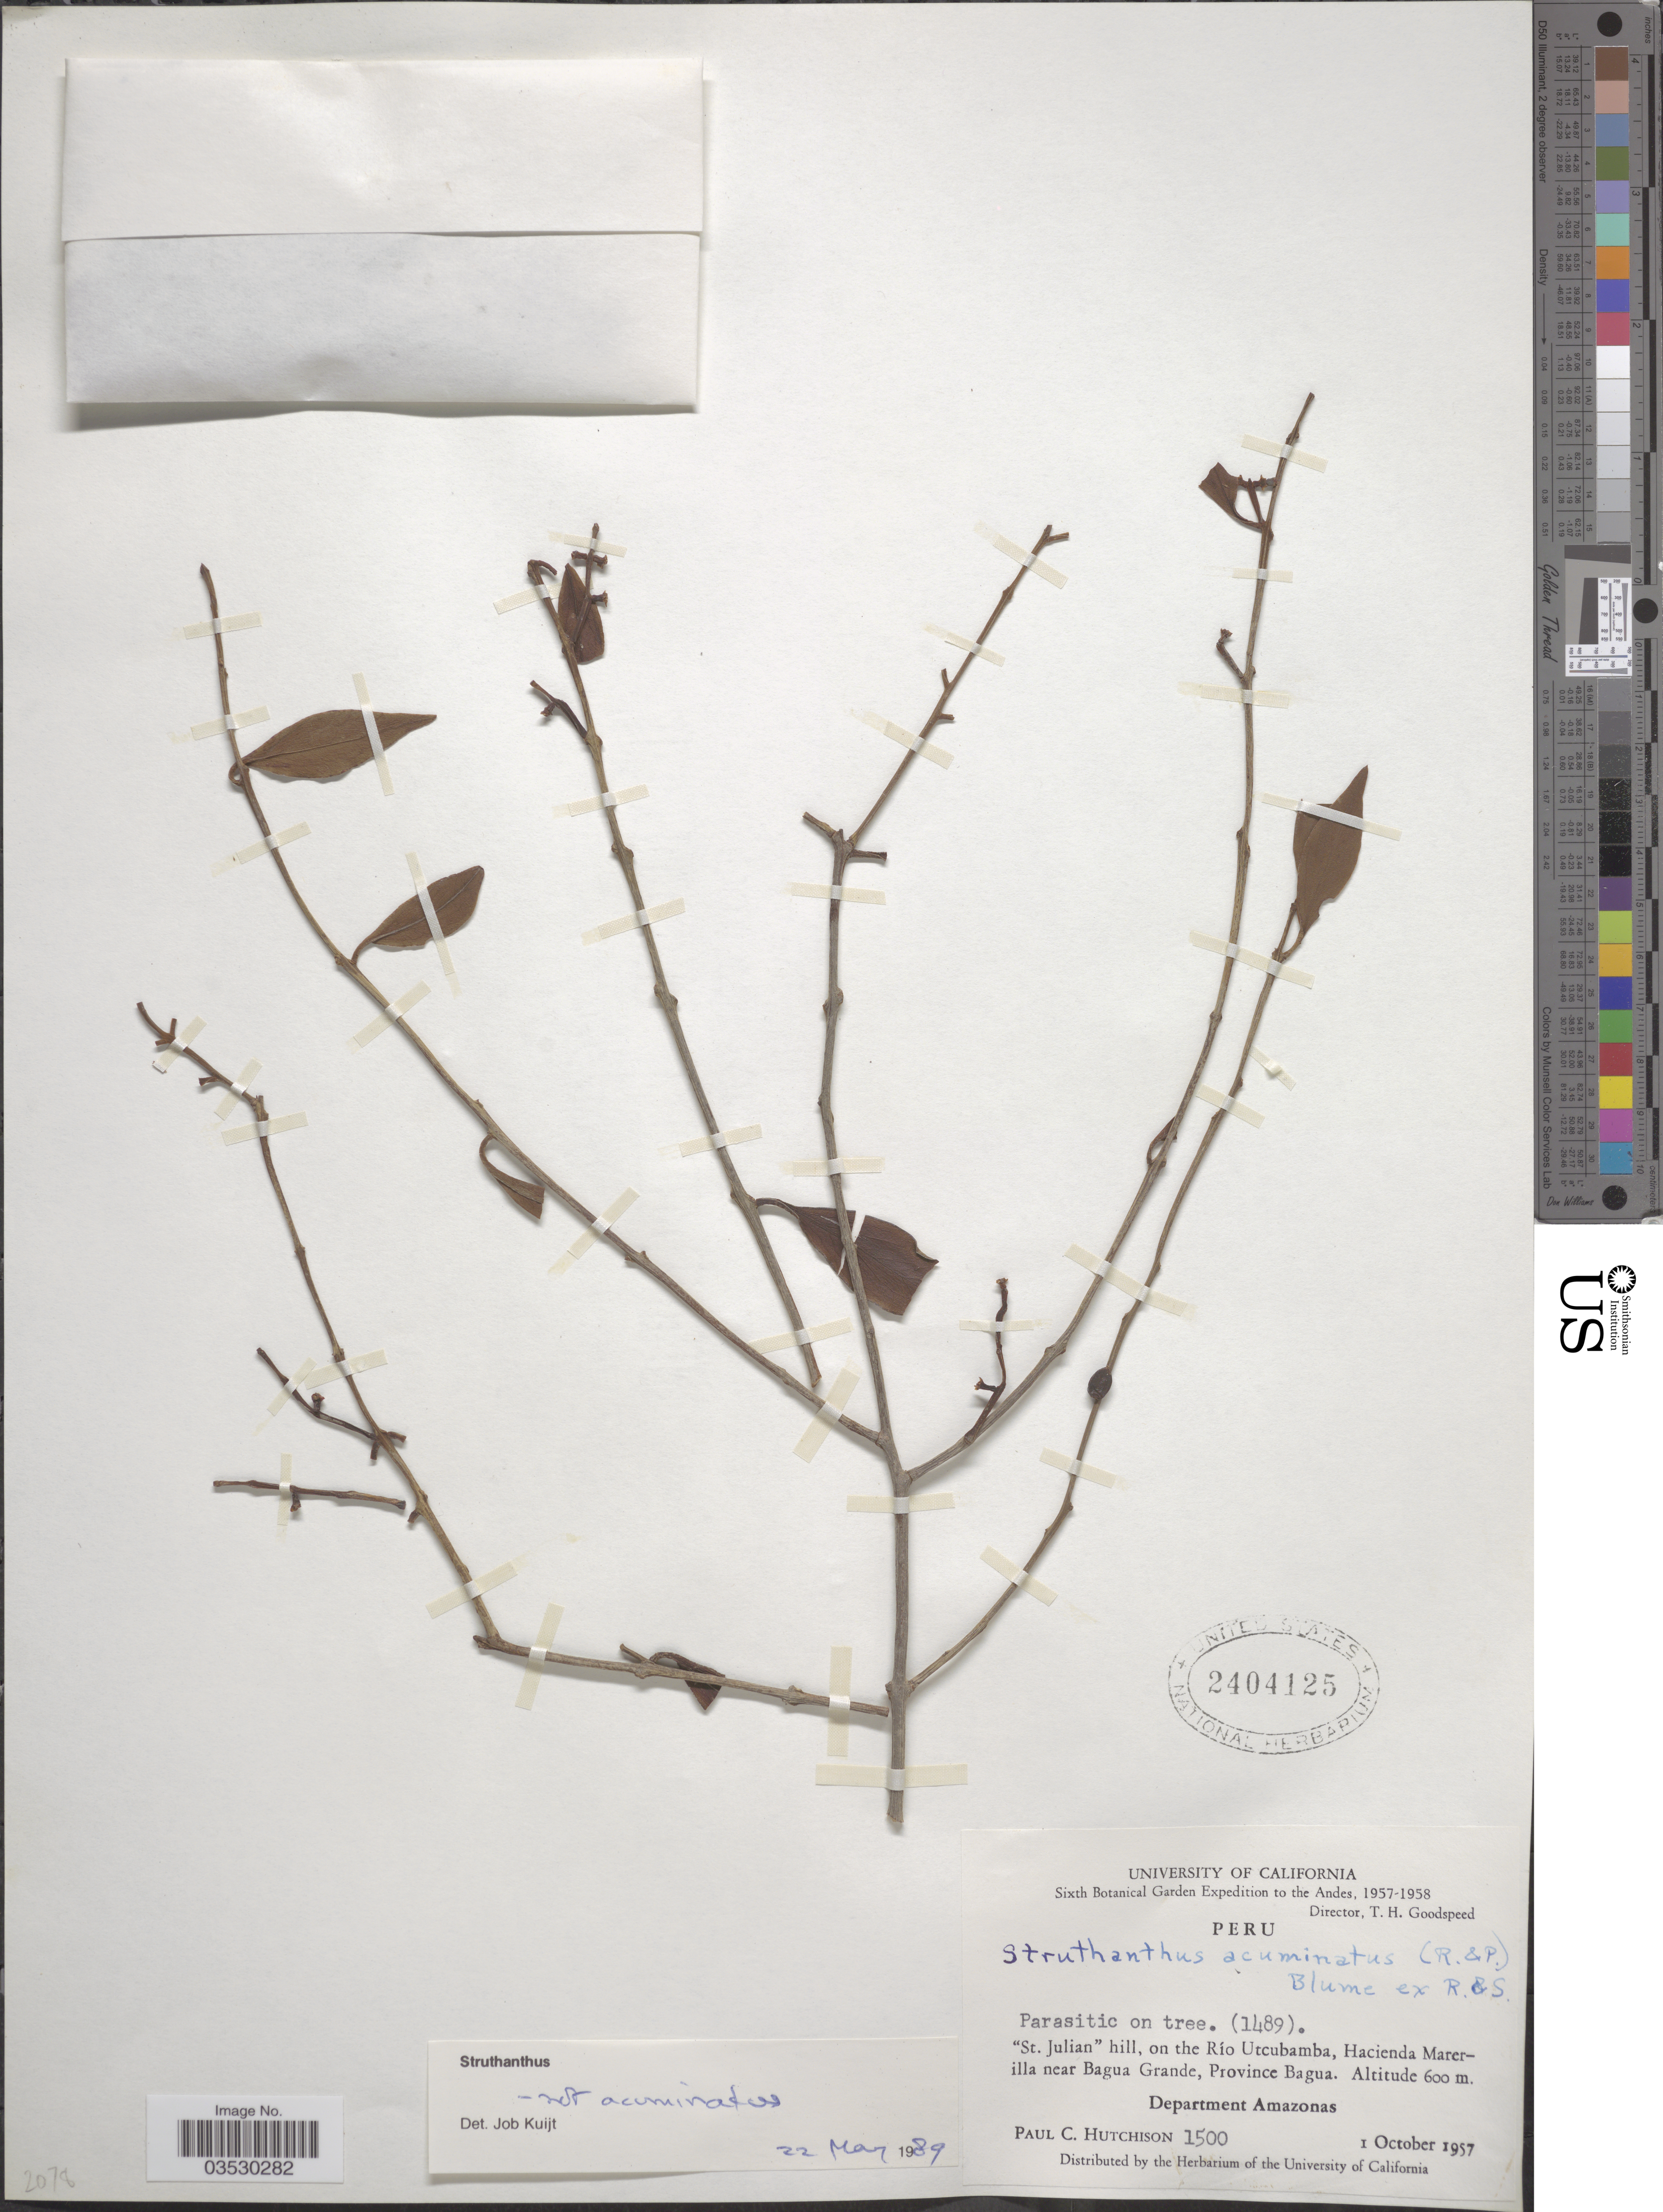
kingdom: Plantae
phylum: Tracheophyta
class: Magnoliopsida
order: Santalales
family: Loranthaceae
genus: Struthanthus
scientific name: Struthanthus acuminatus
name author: (Ruiz & Pav.) G. Don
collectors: P. C. Hutchison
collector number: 1500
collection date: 1957-10-01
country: Peru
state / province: Amazonas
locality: The Andes. "St. Julian" hill, on the Río Utcubamba, Hacienda Marerilla near Bagua Grande, Province Bagua. Department Amazonas.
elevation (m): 600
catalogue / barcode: US 2404125